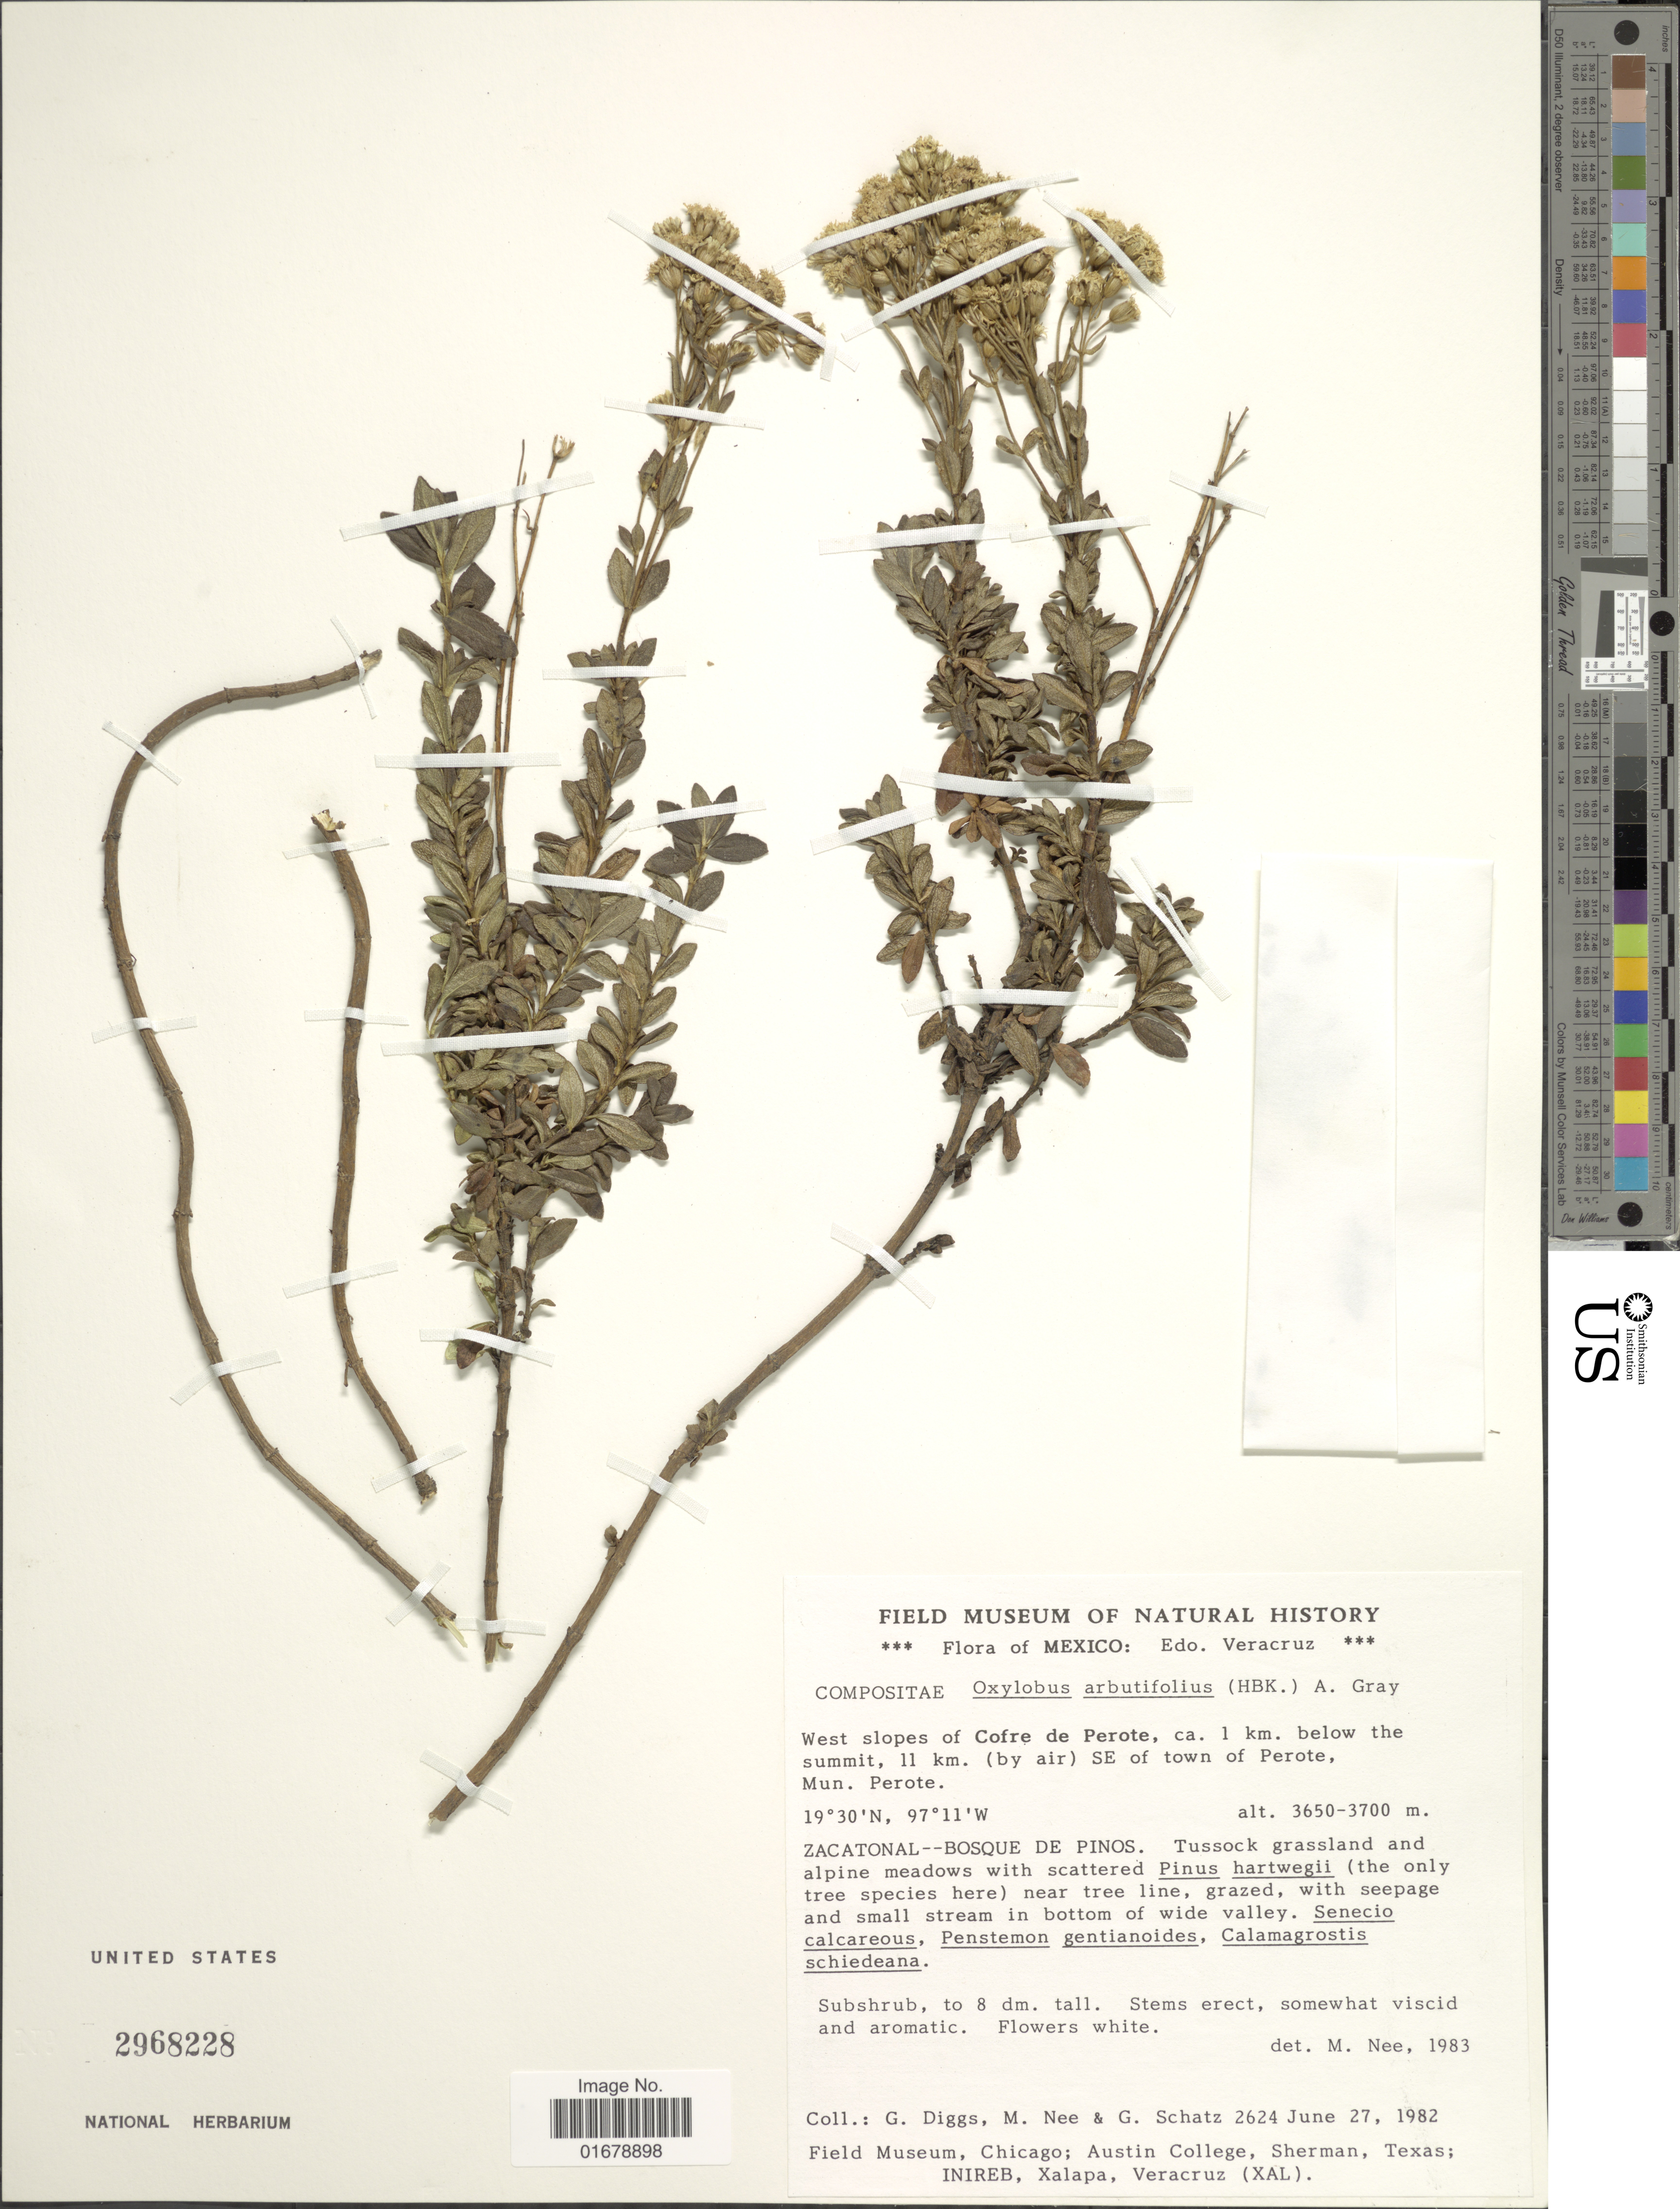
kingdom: Plantae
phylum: Tracheophyta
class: Magnoliopsida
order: Asterales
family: Asteraceae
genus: Oxylobus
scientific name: Oxylobus arbutifolius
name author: (Kunth) A. Gray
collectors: G. Diggs, M. Nee & G. C. Schatz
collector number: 2624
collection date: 1982-06-27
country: Mexico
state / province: Veracruz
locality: Mexico: Edo. Veracruz. West slopes of Cofre de Perote, ca. 1 km. below the summit, 11 km. (by air) SE of town of Perote. Mun. Perote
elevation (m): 3650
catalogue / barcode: US 2968228